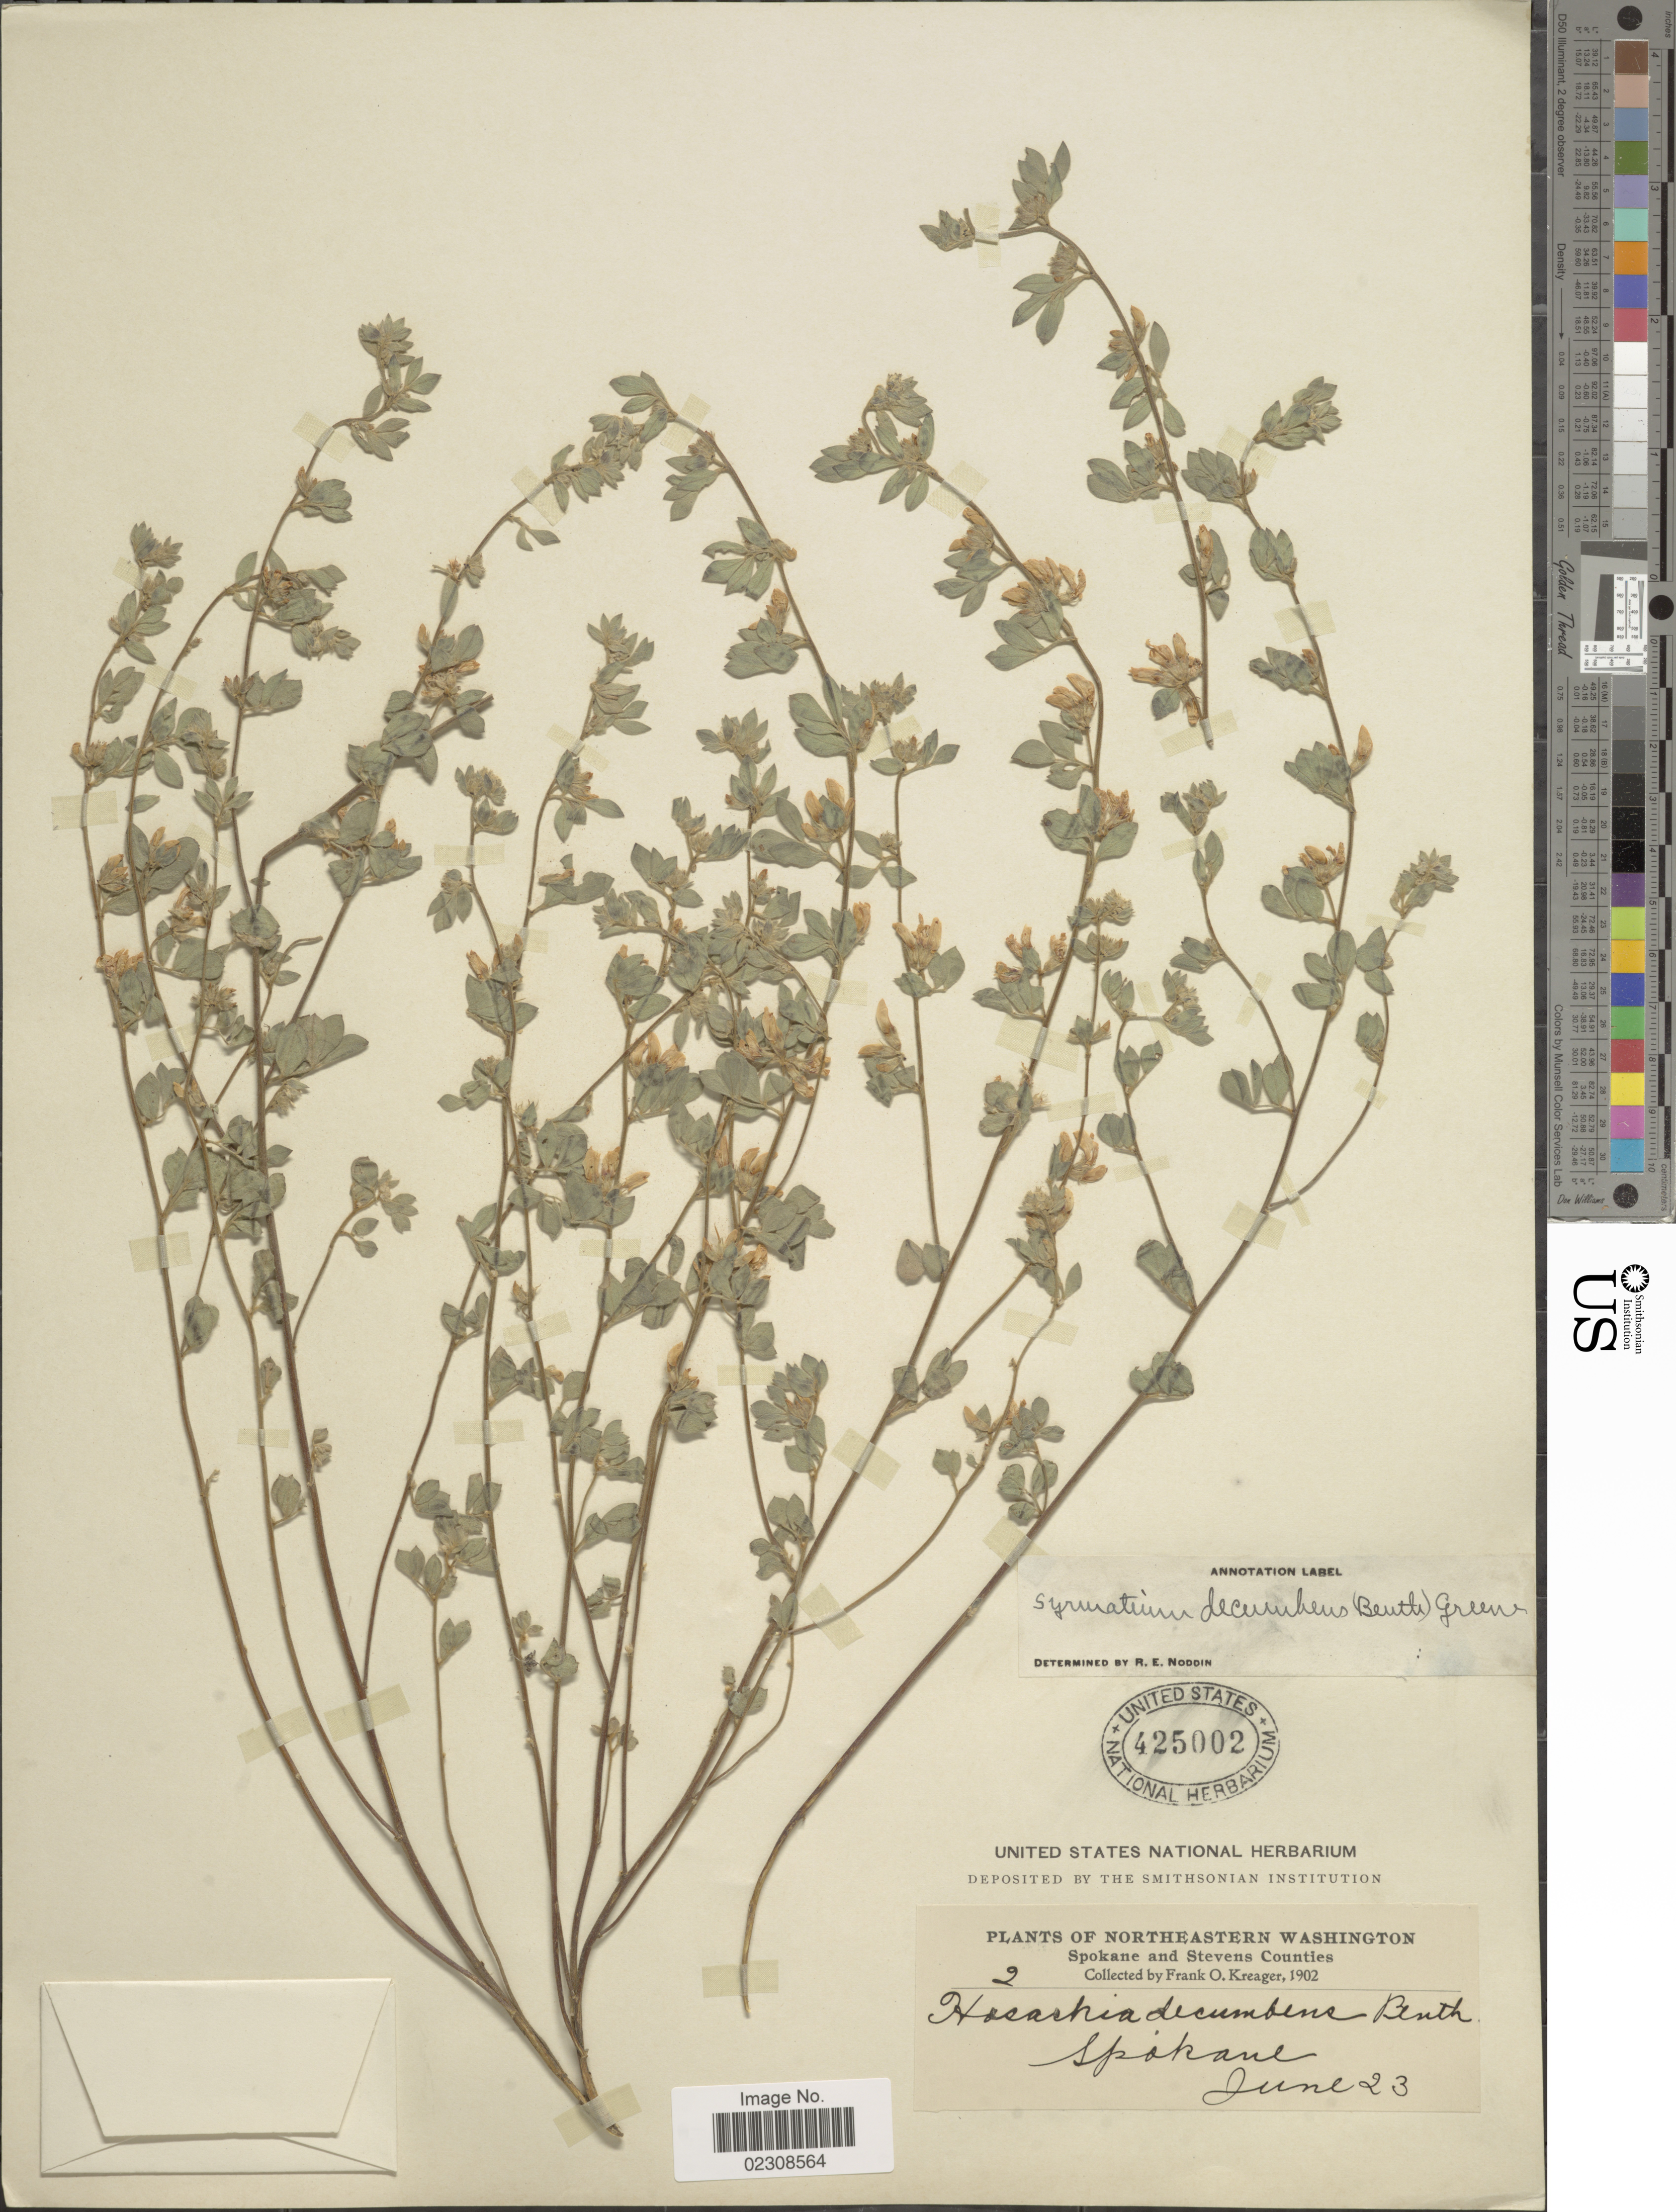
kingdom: Plantae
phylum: Tracheophyta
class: Magnoliopsida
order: Fabales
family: Fabaceae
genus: Syrmatium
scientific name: Syrmatium decumbens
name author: (Benth.) Greene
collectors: F. Kreager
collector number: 2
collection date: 1902-06-23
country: United States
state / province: Washington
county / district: Spokane / Stevens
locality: Northeastern Washington, Spokane and Stevens Counties. Spokane.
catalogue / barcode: US 425002